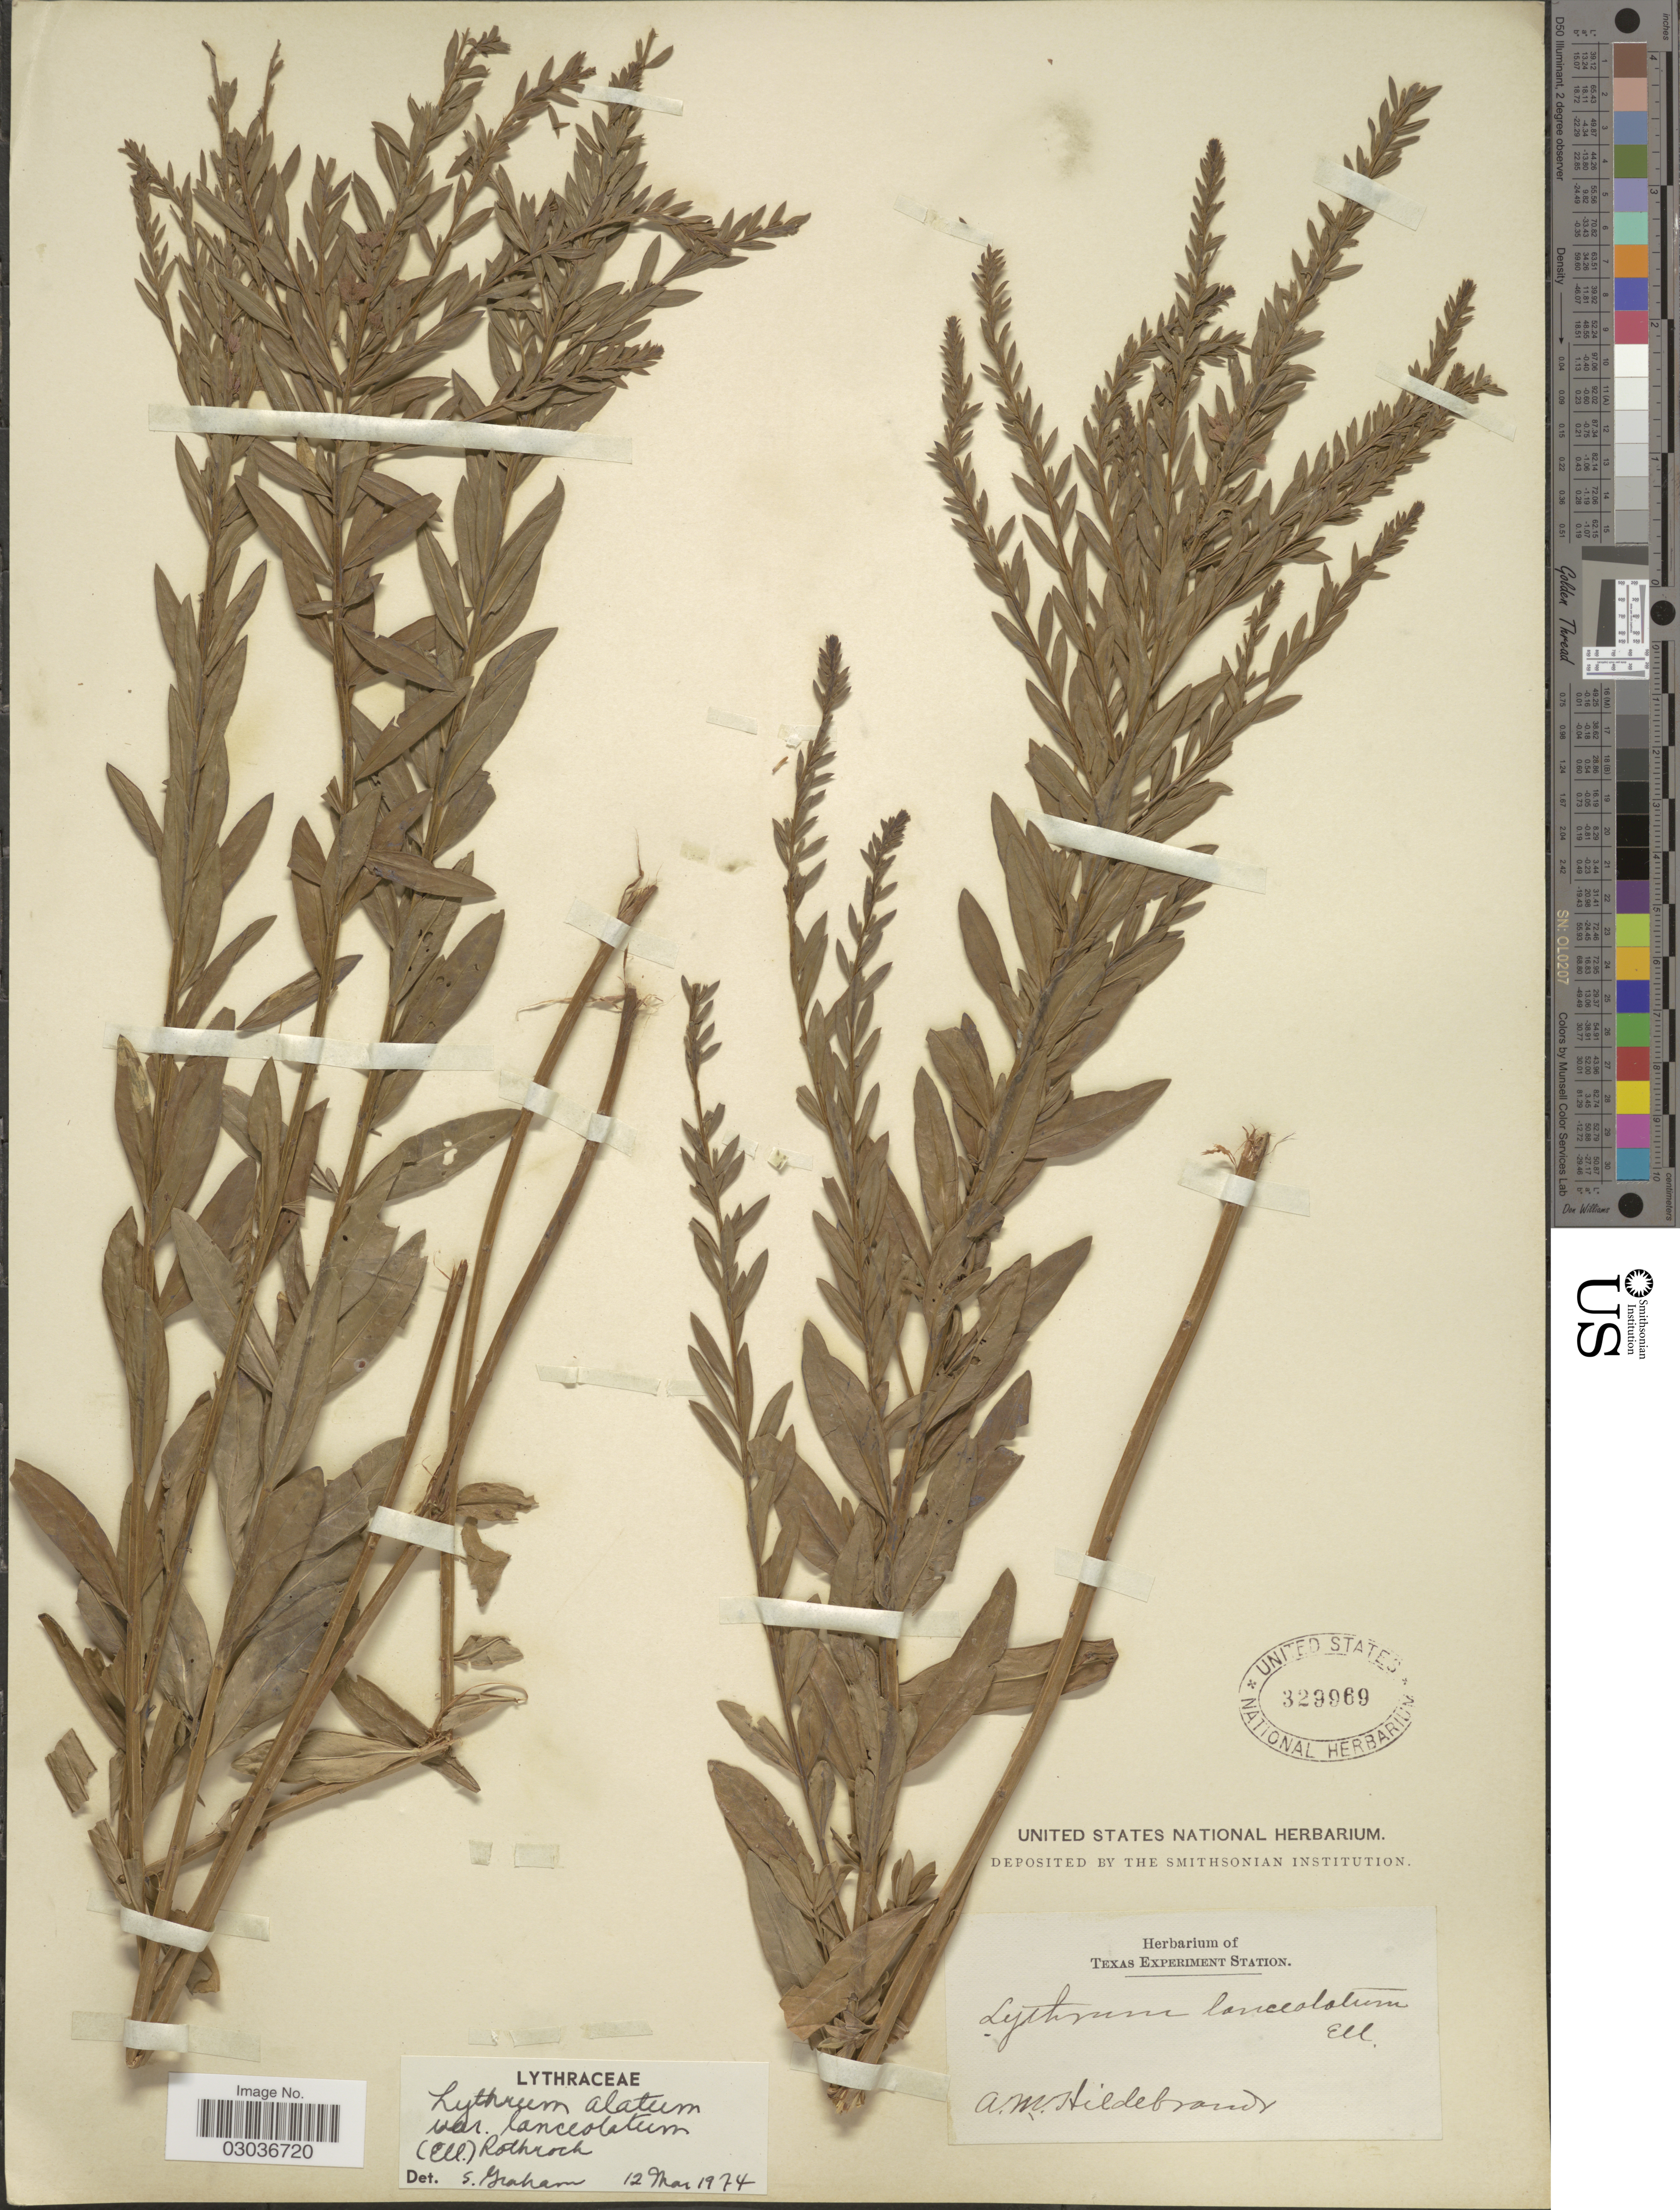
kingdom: Plantae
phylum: Tracheophyta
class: Magnoliopsida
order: Myrtales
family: Lythraceae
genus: Lythrum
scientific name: Lythrum alatum var. lanceolatum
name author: (Elliott) A. Gray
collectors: A. Hildebrandt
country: United States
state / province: Texas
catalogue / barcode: US 329969